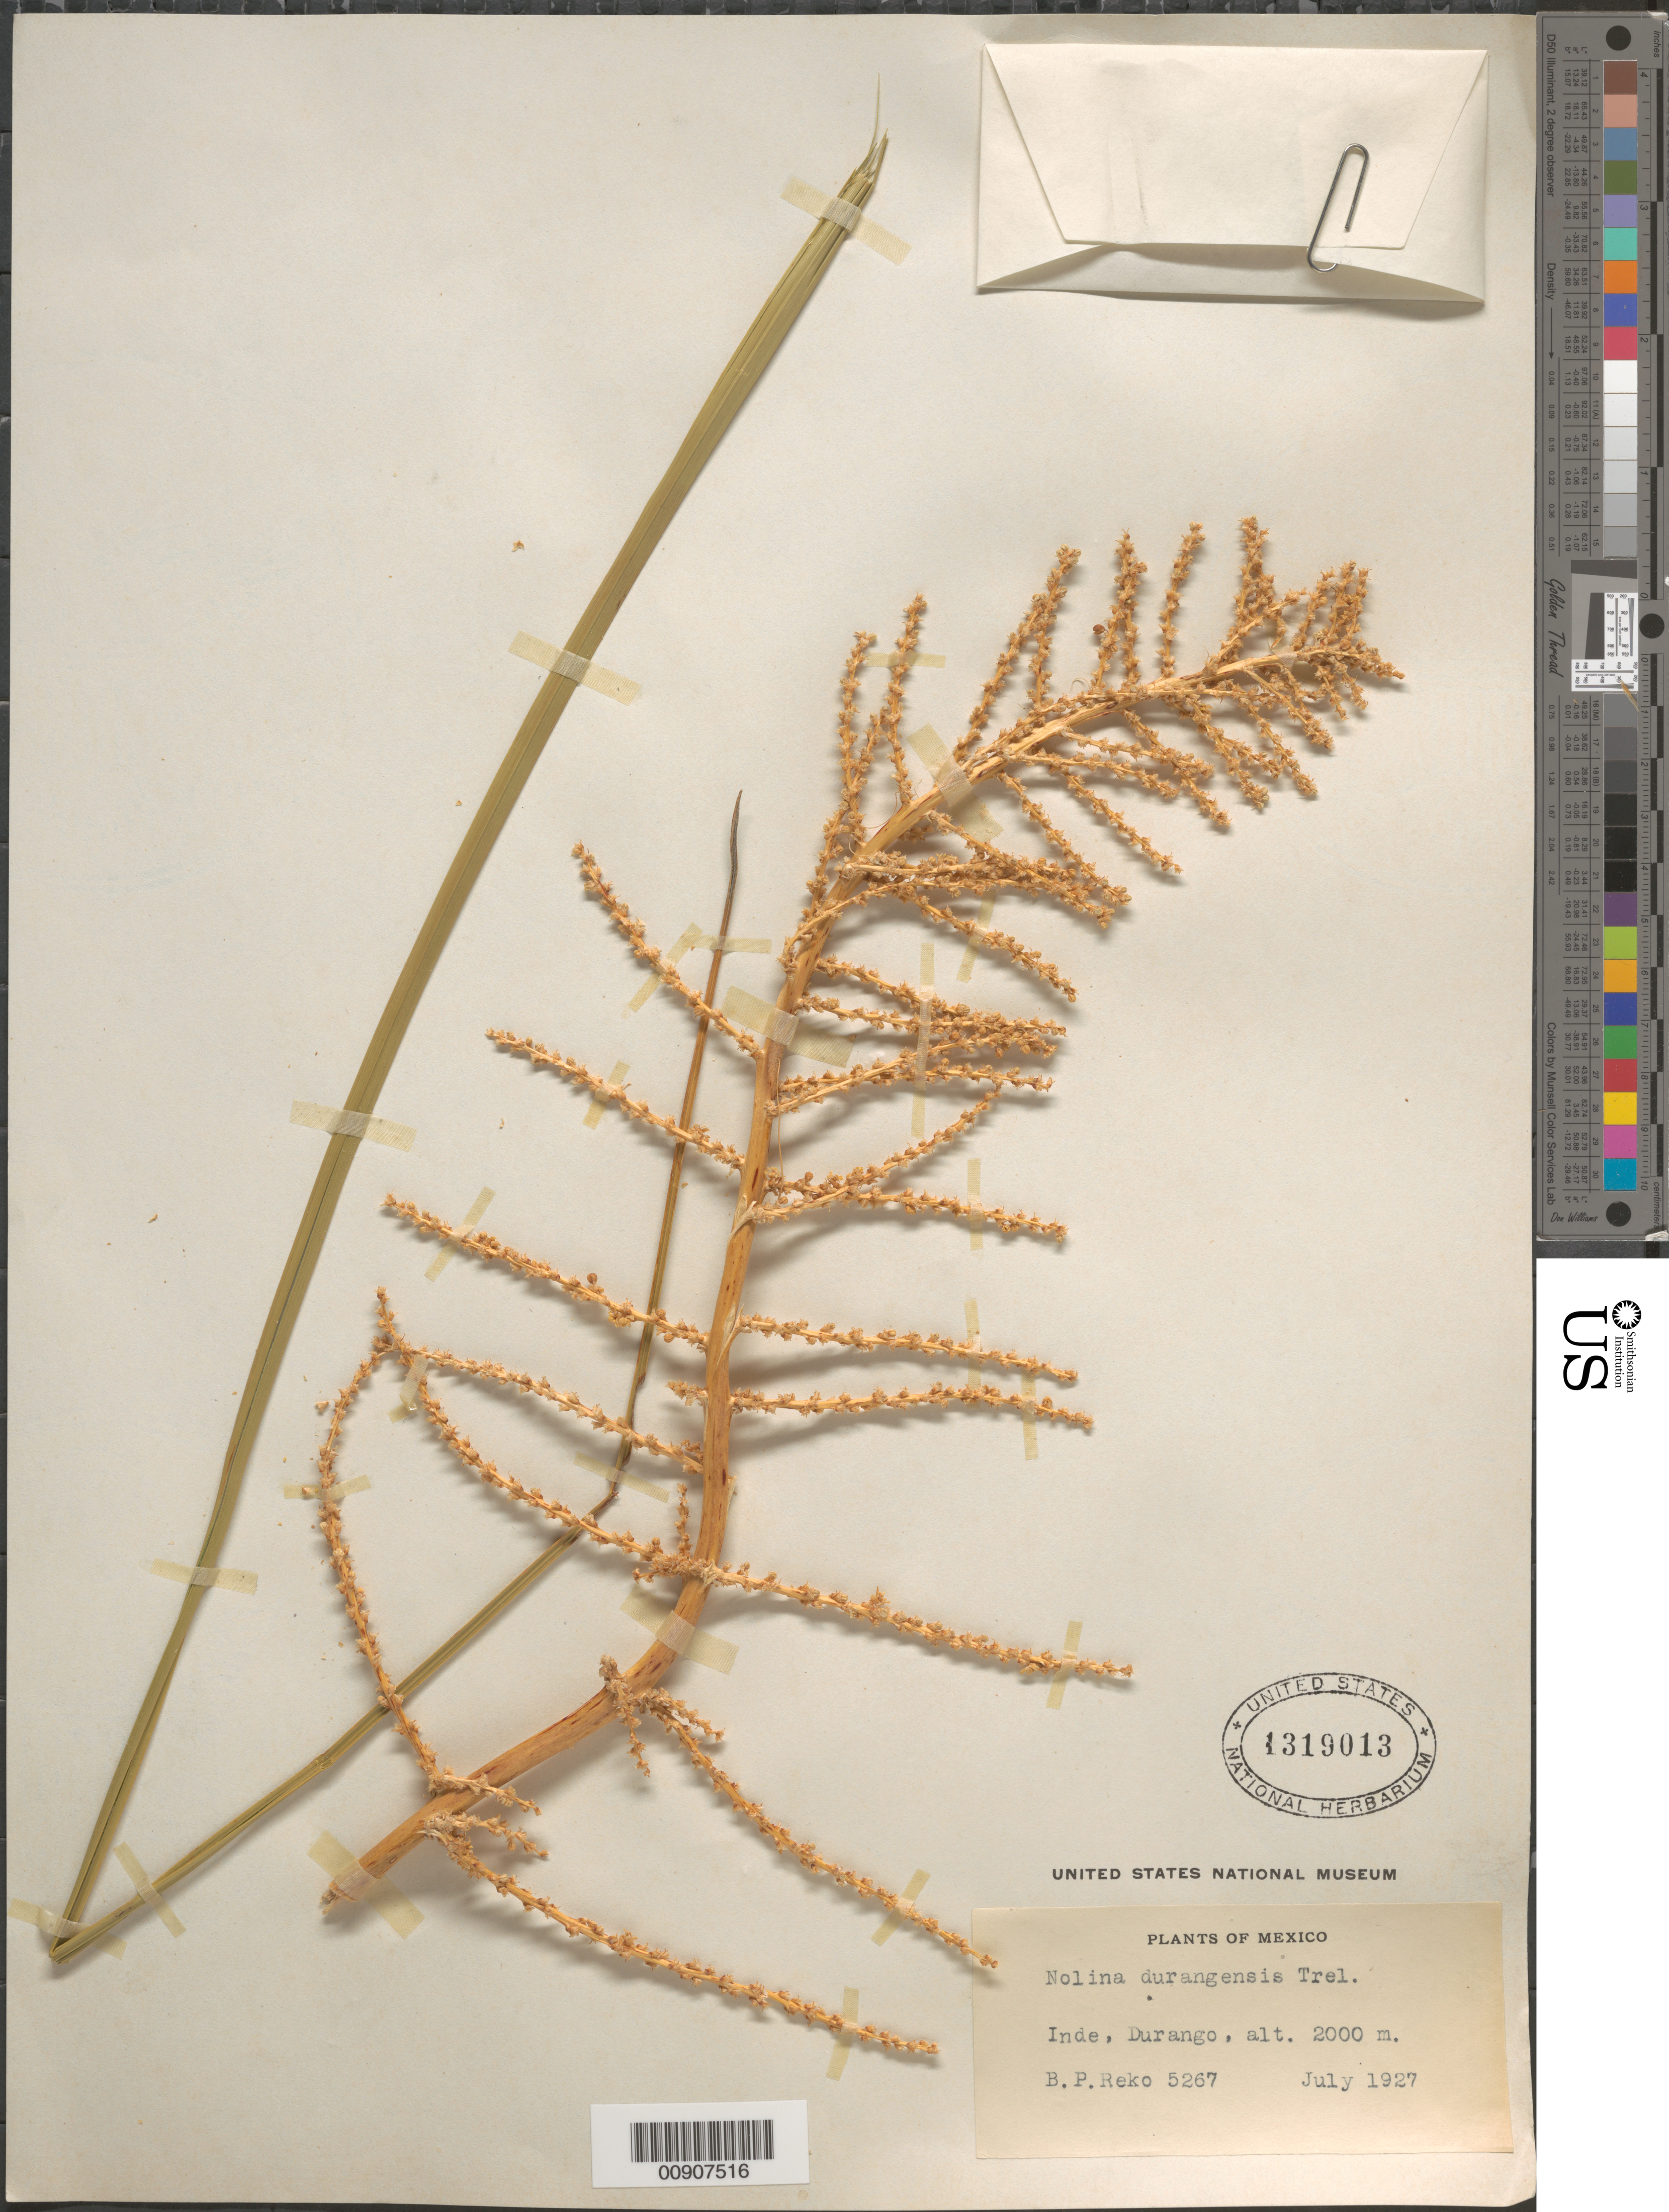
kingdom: Plantae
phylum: Tracheophyta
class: Liliopsida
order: Asparagales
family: Asparagaceae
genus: Nolina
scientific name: Nolina durangensis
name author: Trel.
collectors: B. P. Reko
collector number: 5267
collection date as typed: Jul 1927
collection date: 1927-07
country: Mexico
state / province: Durango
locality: Inde, Durango.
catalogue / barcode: US 1319013